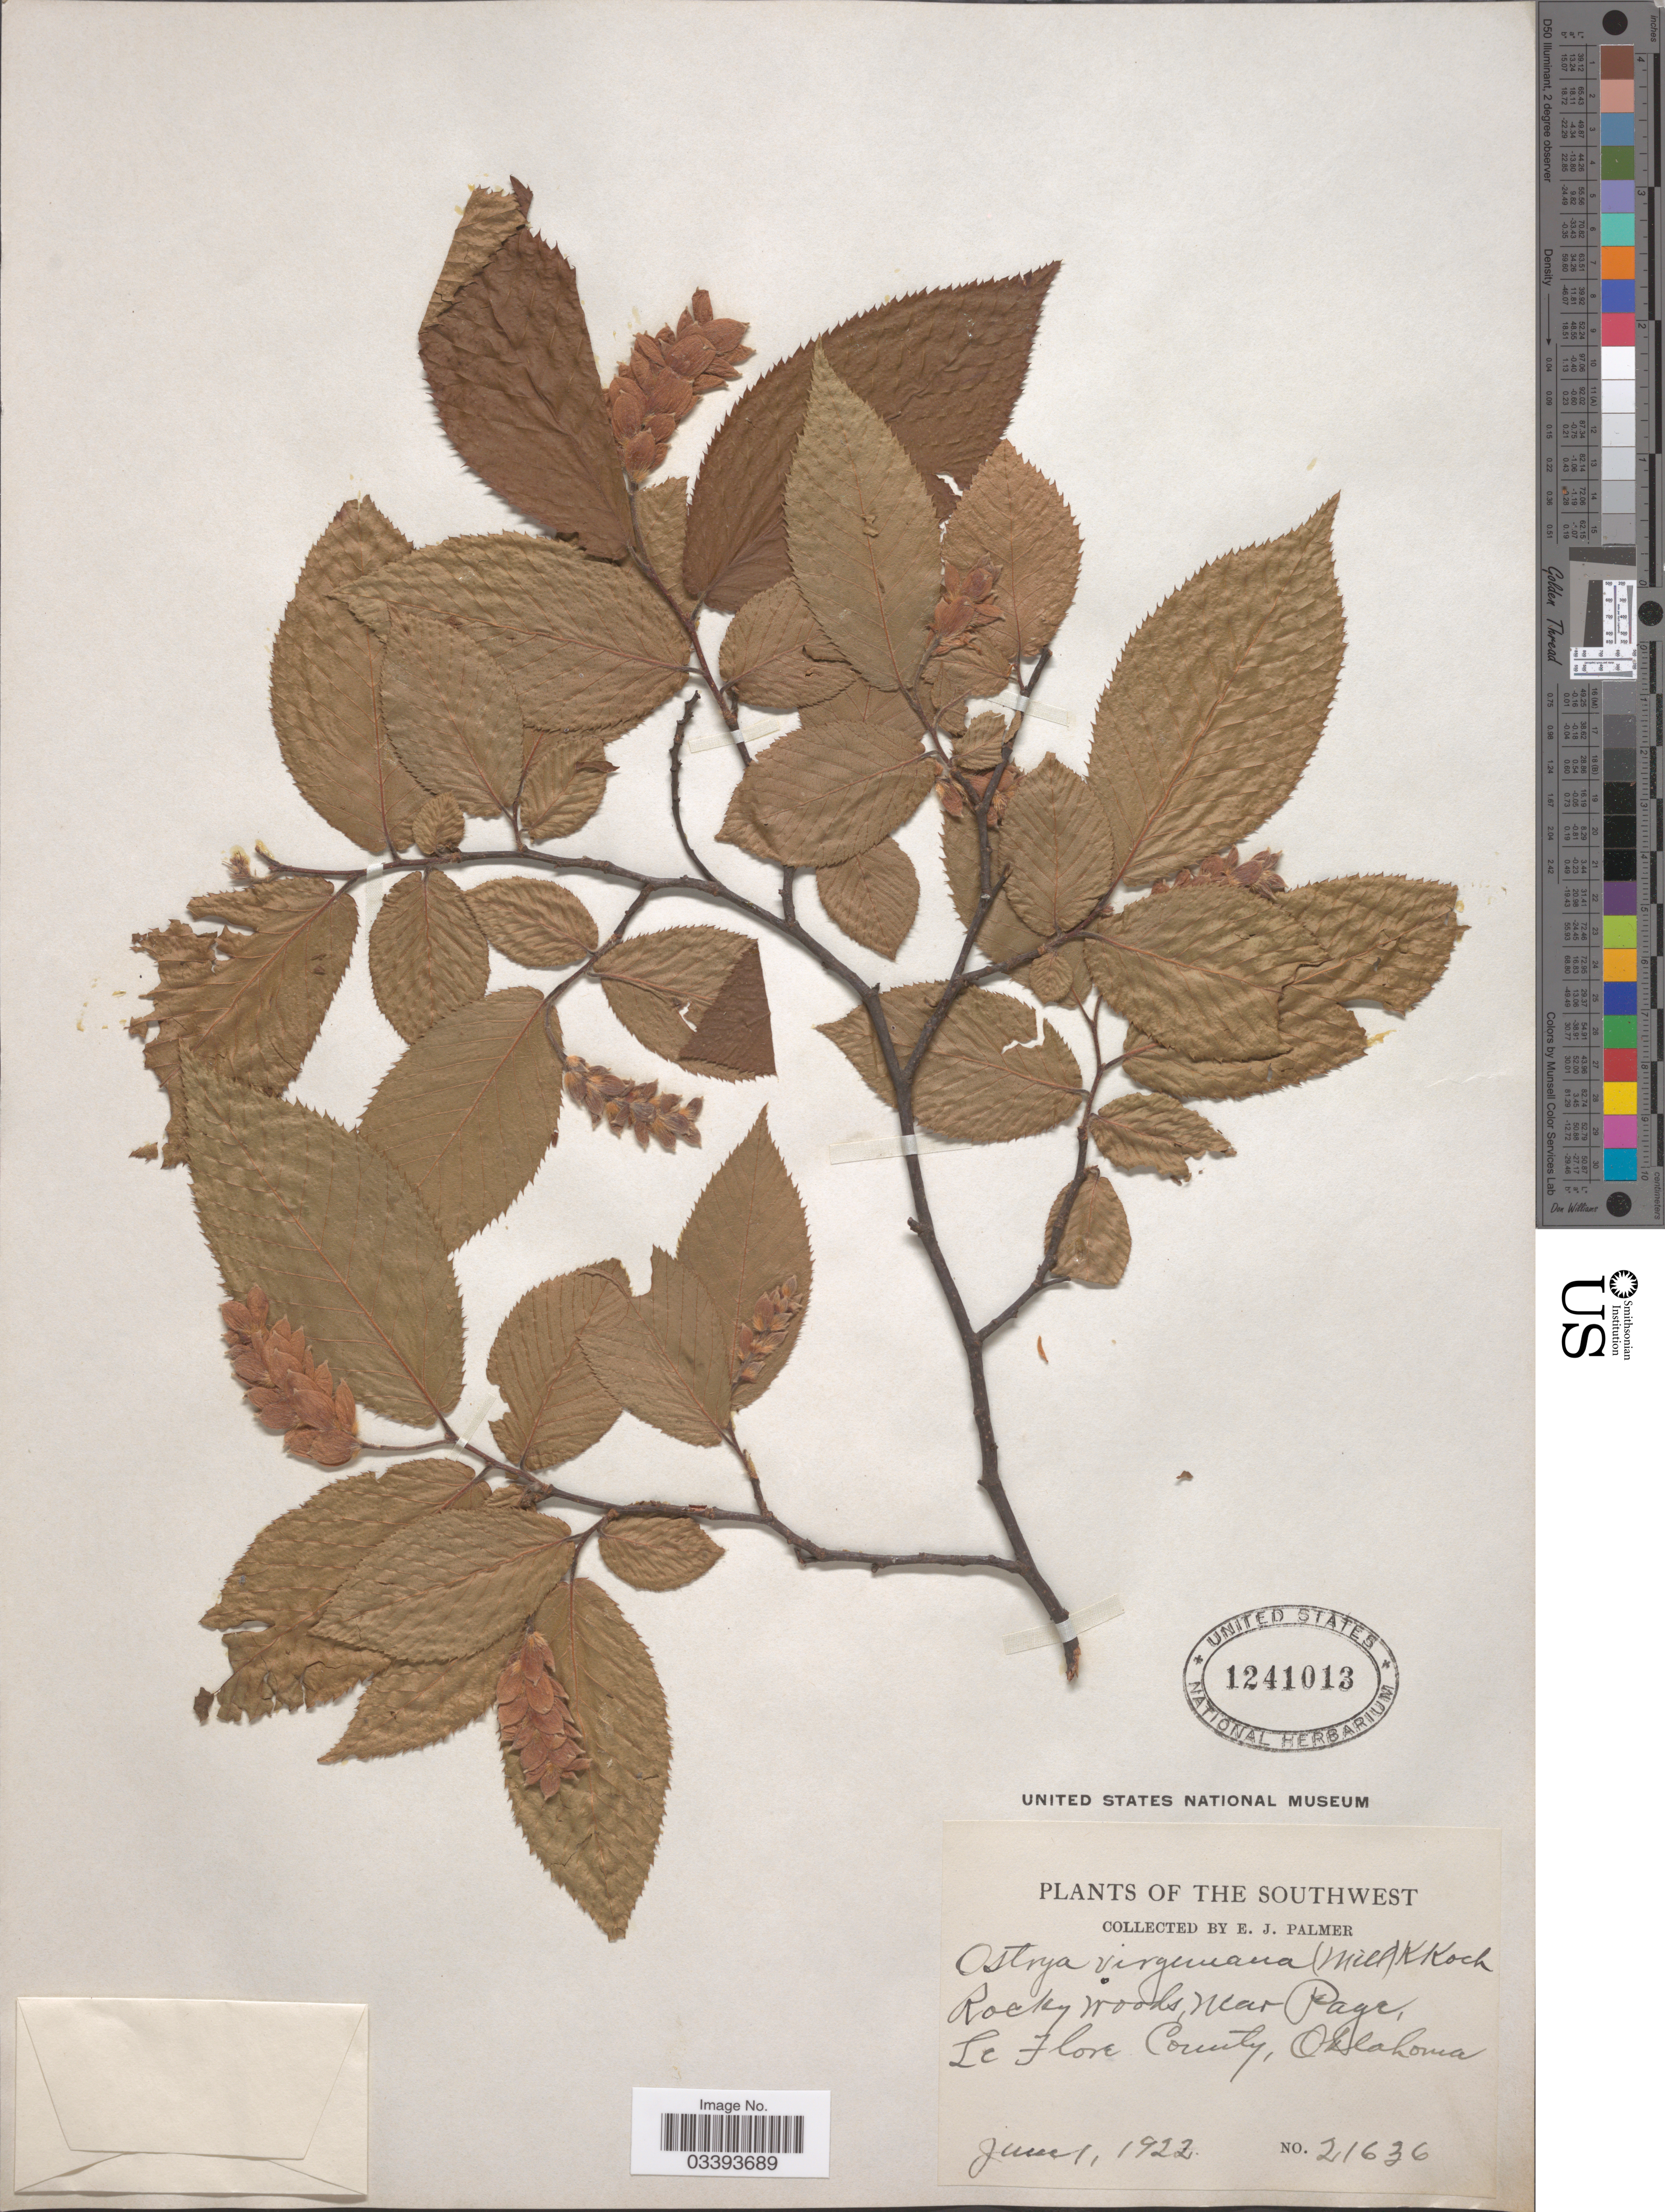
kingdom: Plantae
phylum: Tracheophyta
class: Magnoliopsida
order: Fagales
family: Betulaceae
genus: Ostrya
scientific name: Ostrya virginiana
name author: (Mill.) K. Koch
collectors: E. J. Palmer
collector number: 21636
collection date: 1922-06-01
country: United States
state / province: Oklahoma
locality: Southwest. Near Page, Le Flore County.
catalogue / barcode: US 1241013